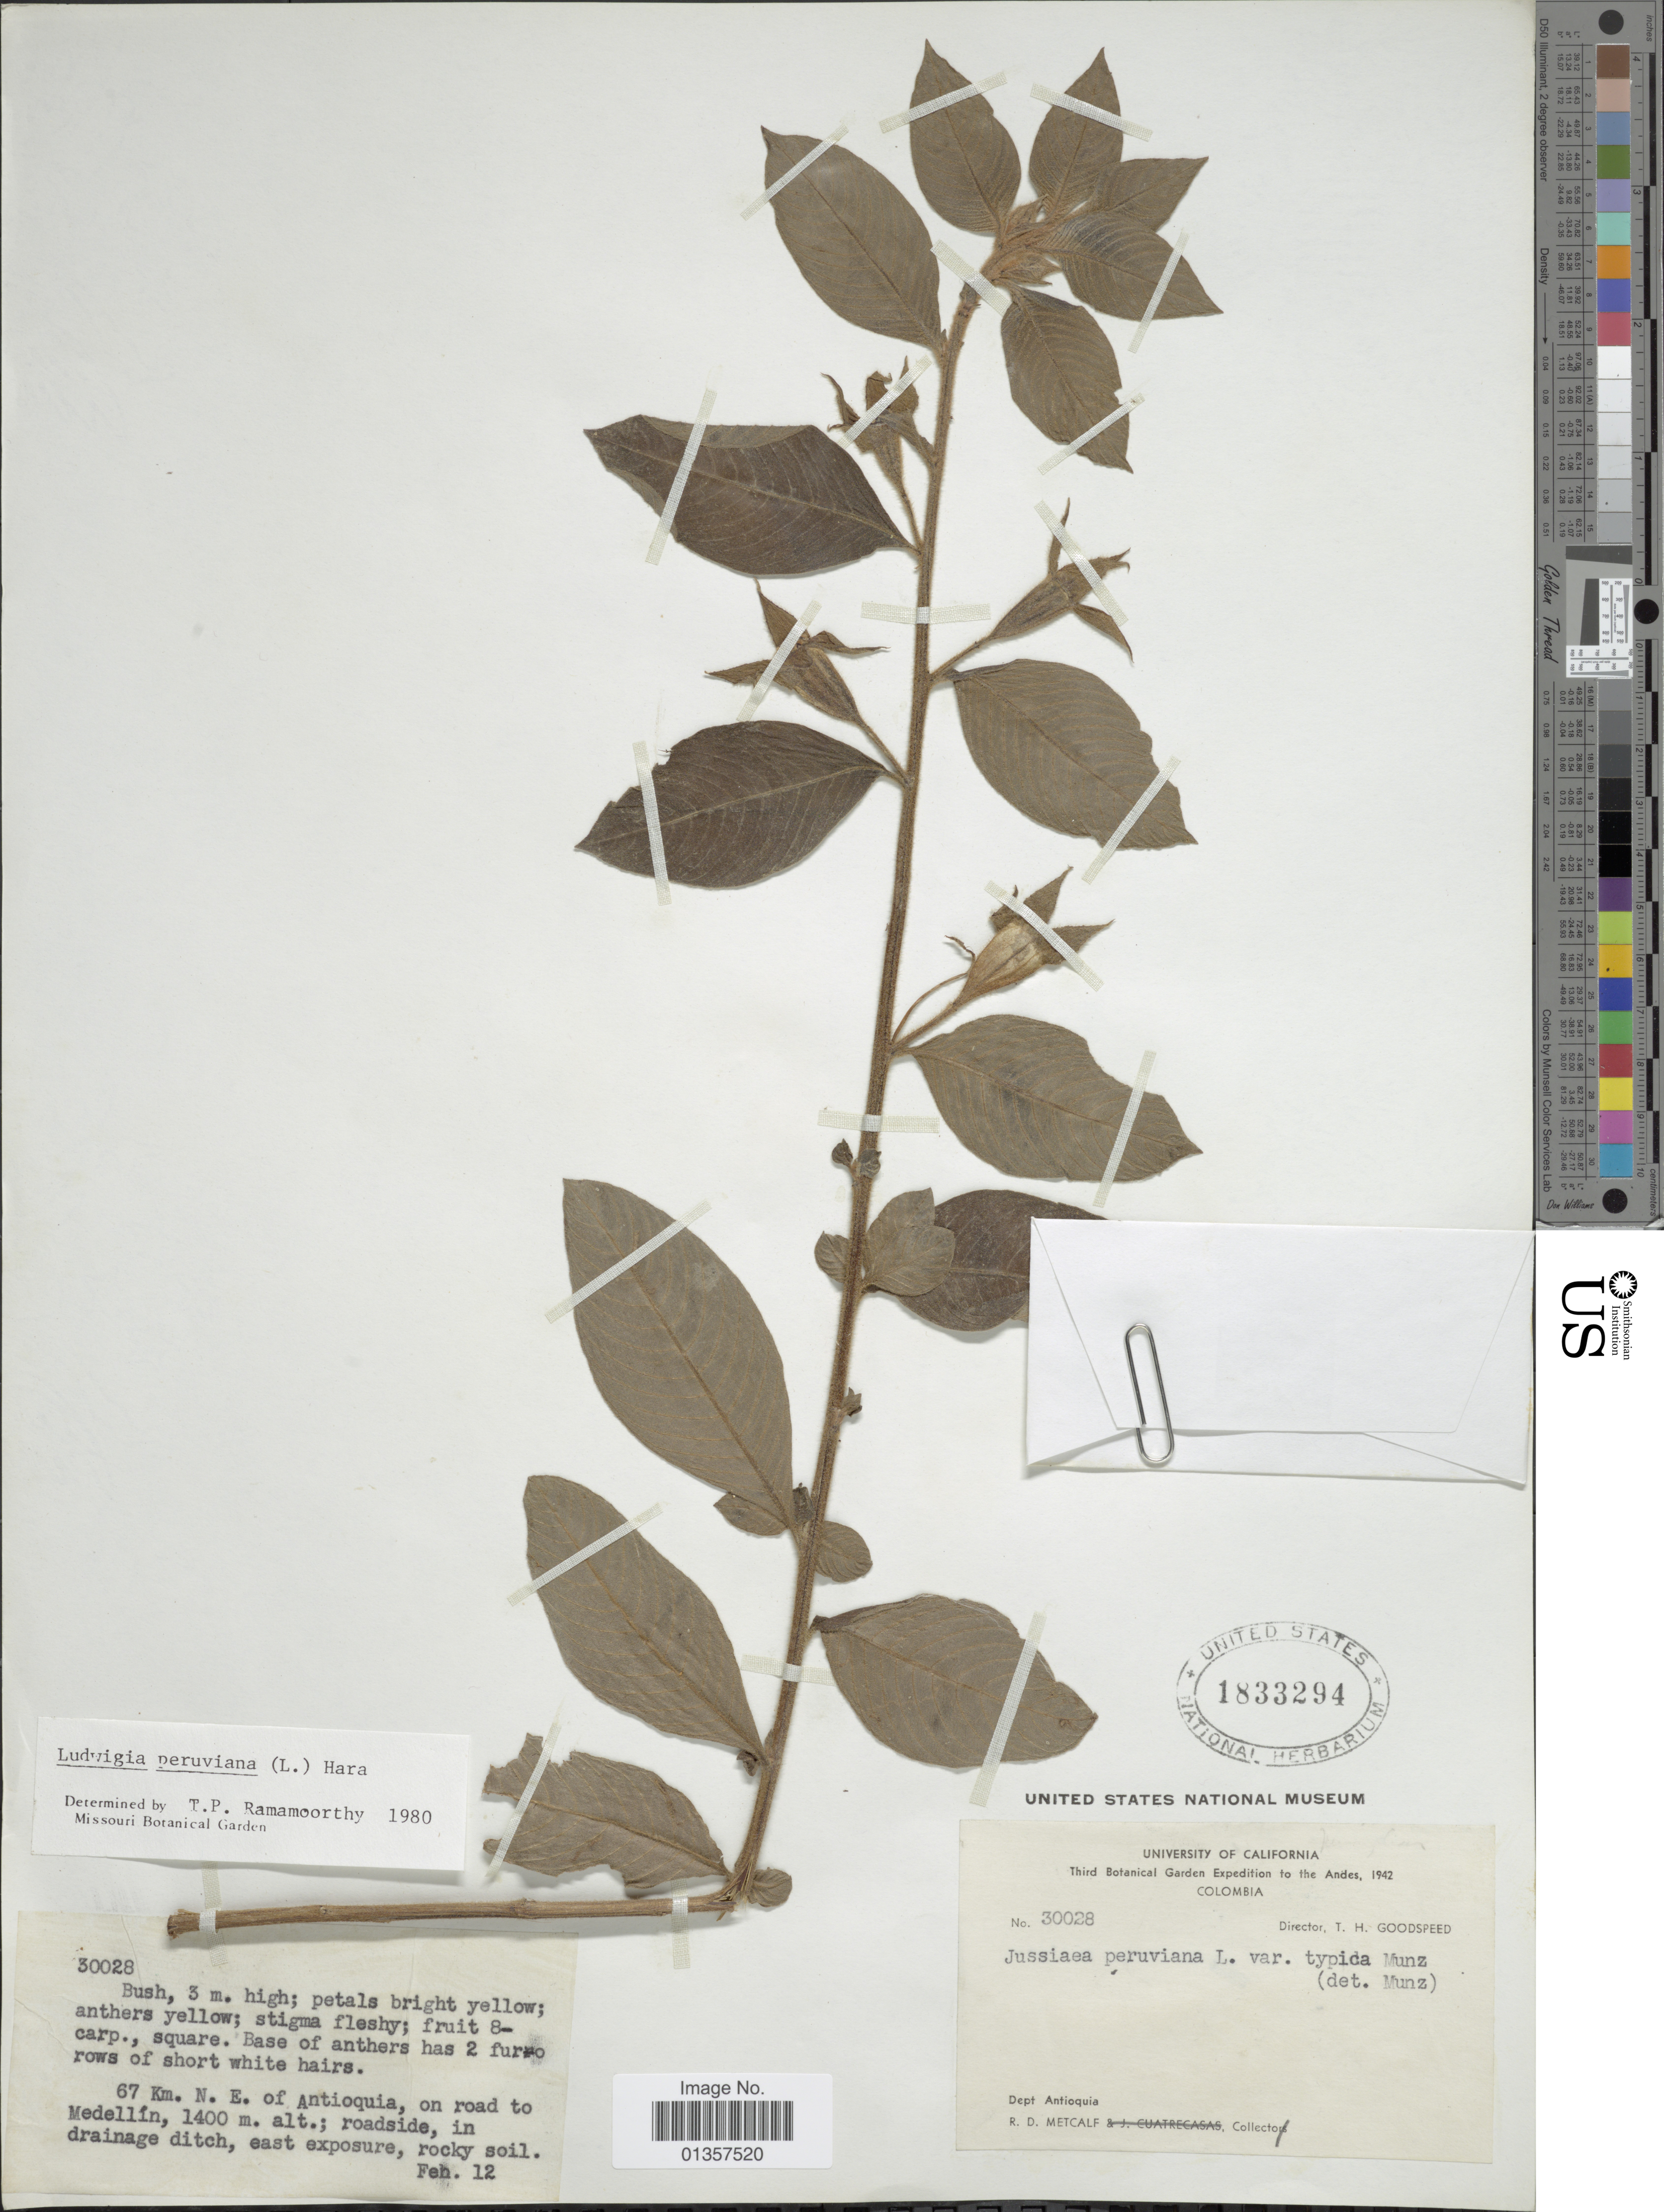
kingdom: Plantae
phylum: Tracheophyta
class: Magnoliopsida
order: Myrtales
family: Onagraceae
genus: Ludwigia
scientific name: Ludwigia peruviana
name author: (L.) H. Hara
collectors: R. D. Metcalf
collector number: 30028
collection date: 1942-02-12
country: Colombia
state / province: Antioquia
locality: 67 Km. N. E. of Antioquia, on road to Medellín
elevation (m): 1400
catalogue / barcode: US 1833294